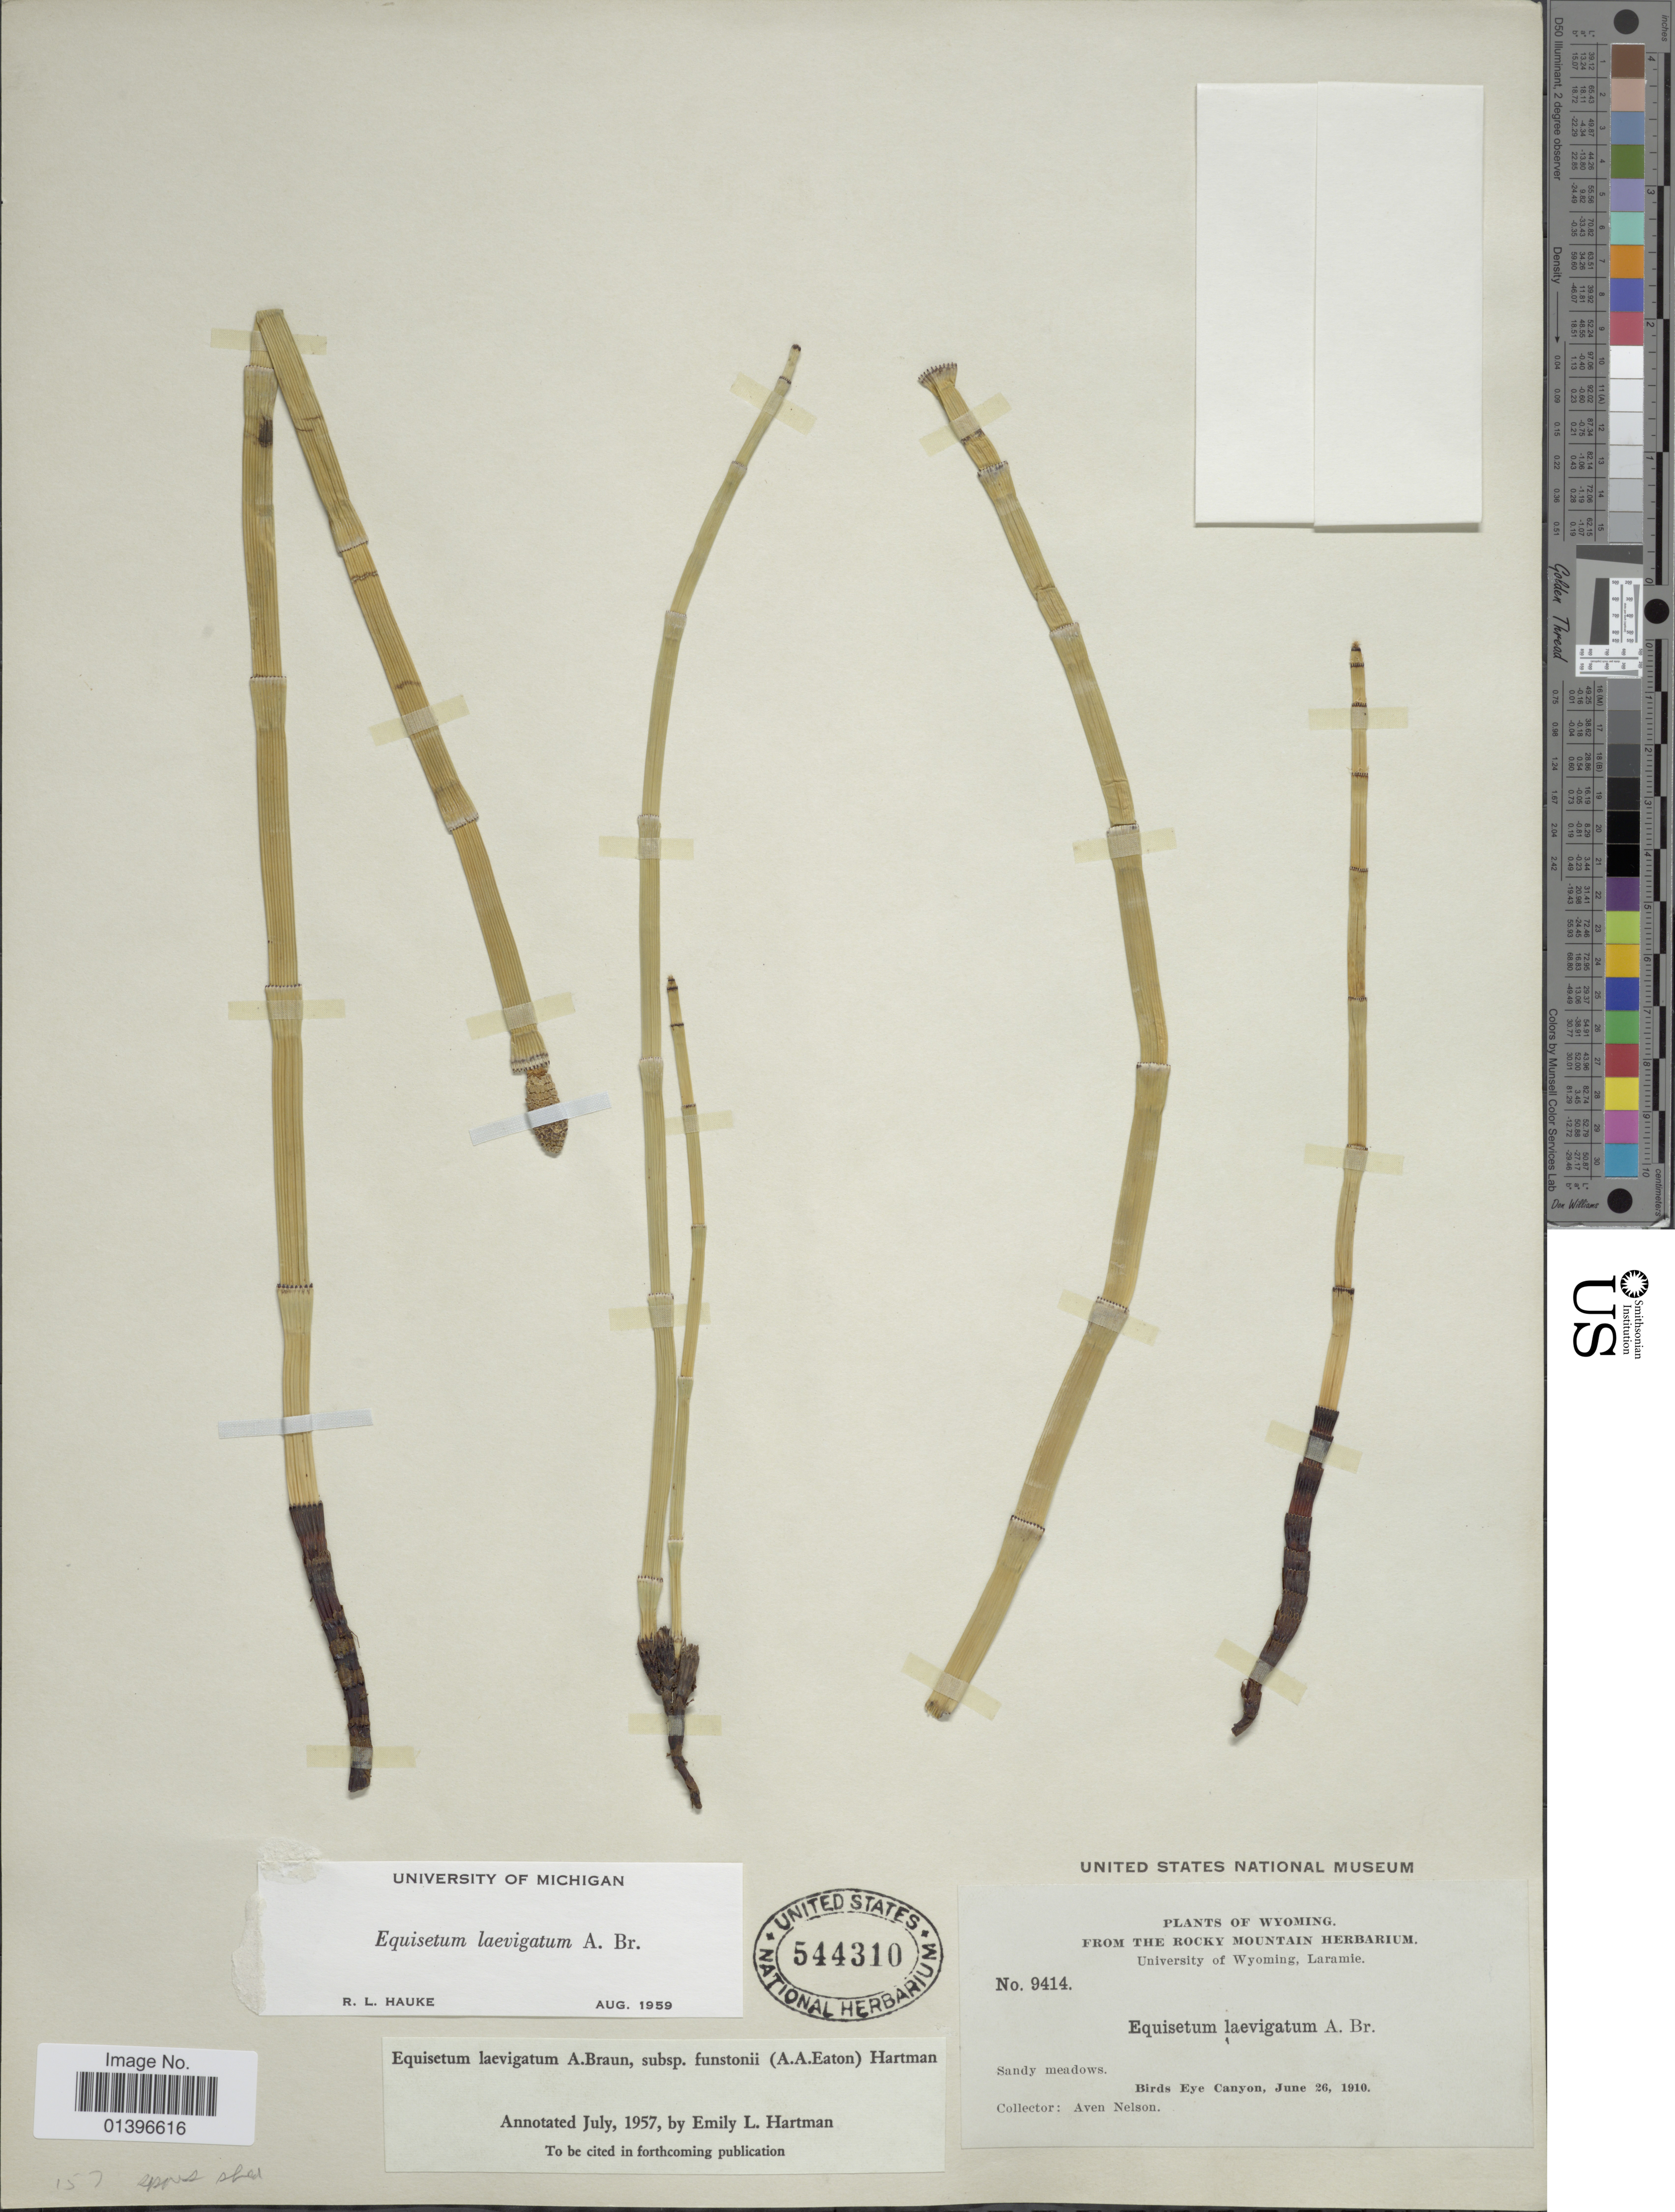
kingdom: Plantae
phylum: Tracheophyta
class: Polypodiopsida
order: Equisetales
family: Equisetaceae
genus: Equisetum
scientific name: Equisetum laevigatum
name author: A. Braun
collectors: A. Nelson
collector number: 9414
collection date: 1910-06-26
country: United States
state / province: Wyoming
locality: Birds Eye Canyon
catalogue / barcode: US 544310